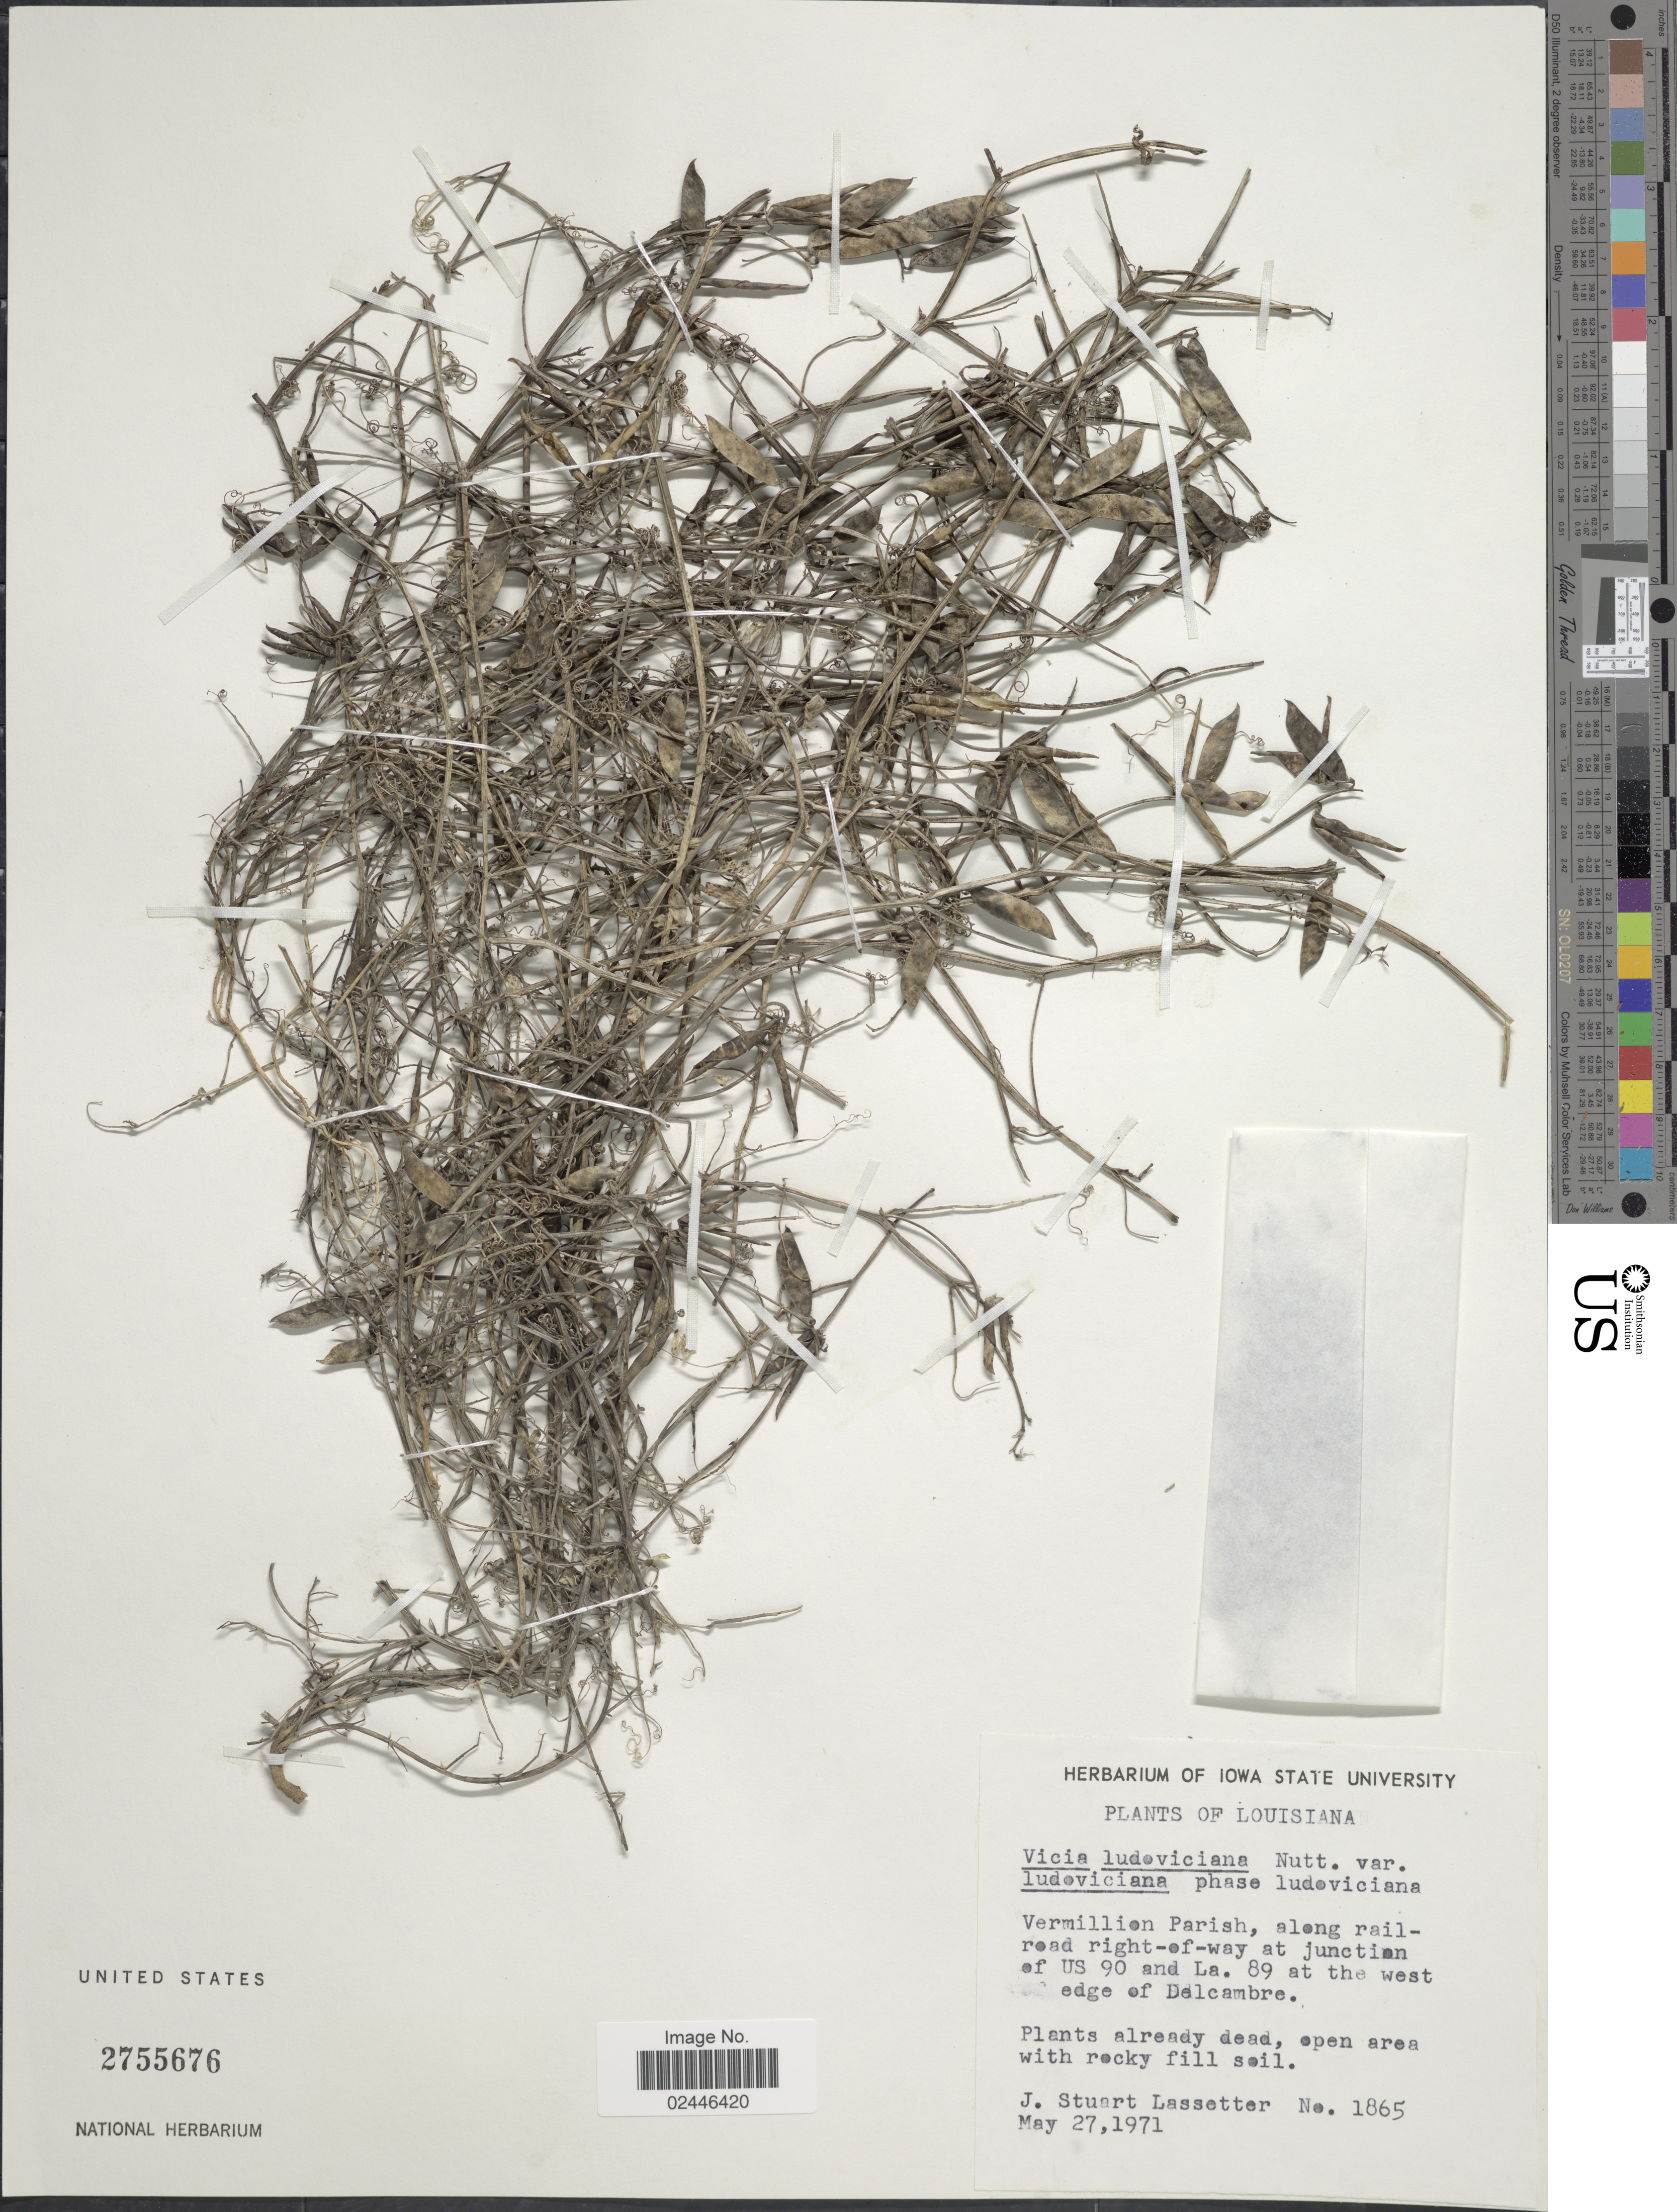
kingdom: Plantae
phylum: Tracheophyta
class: Magnoliopsida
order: Fabales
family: Fabaceae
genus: Vicia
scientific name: Vicia ludoviciana var. ludoviciana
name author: Nutt. ex Torr. & A. Gray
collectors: J. Lassetter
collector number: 1865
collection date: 1971-05-27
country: United States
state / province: Louisiana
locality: Vermillion Parish, along railroad right-of-way at junction of US 90 and La. 89 at the west edge of Delcambre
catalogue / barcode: US 2755676